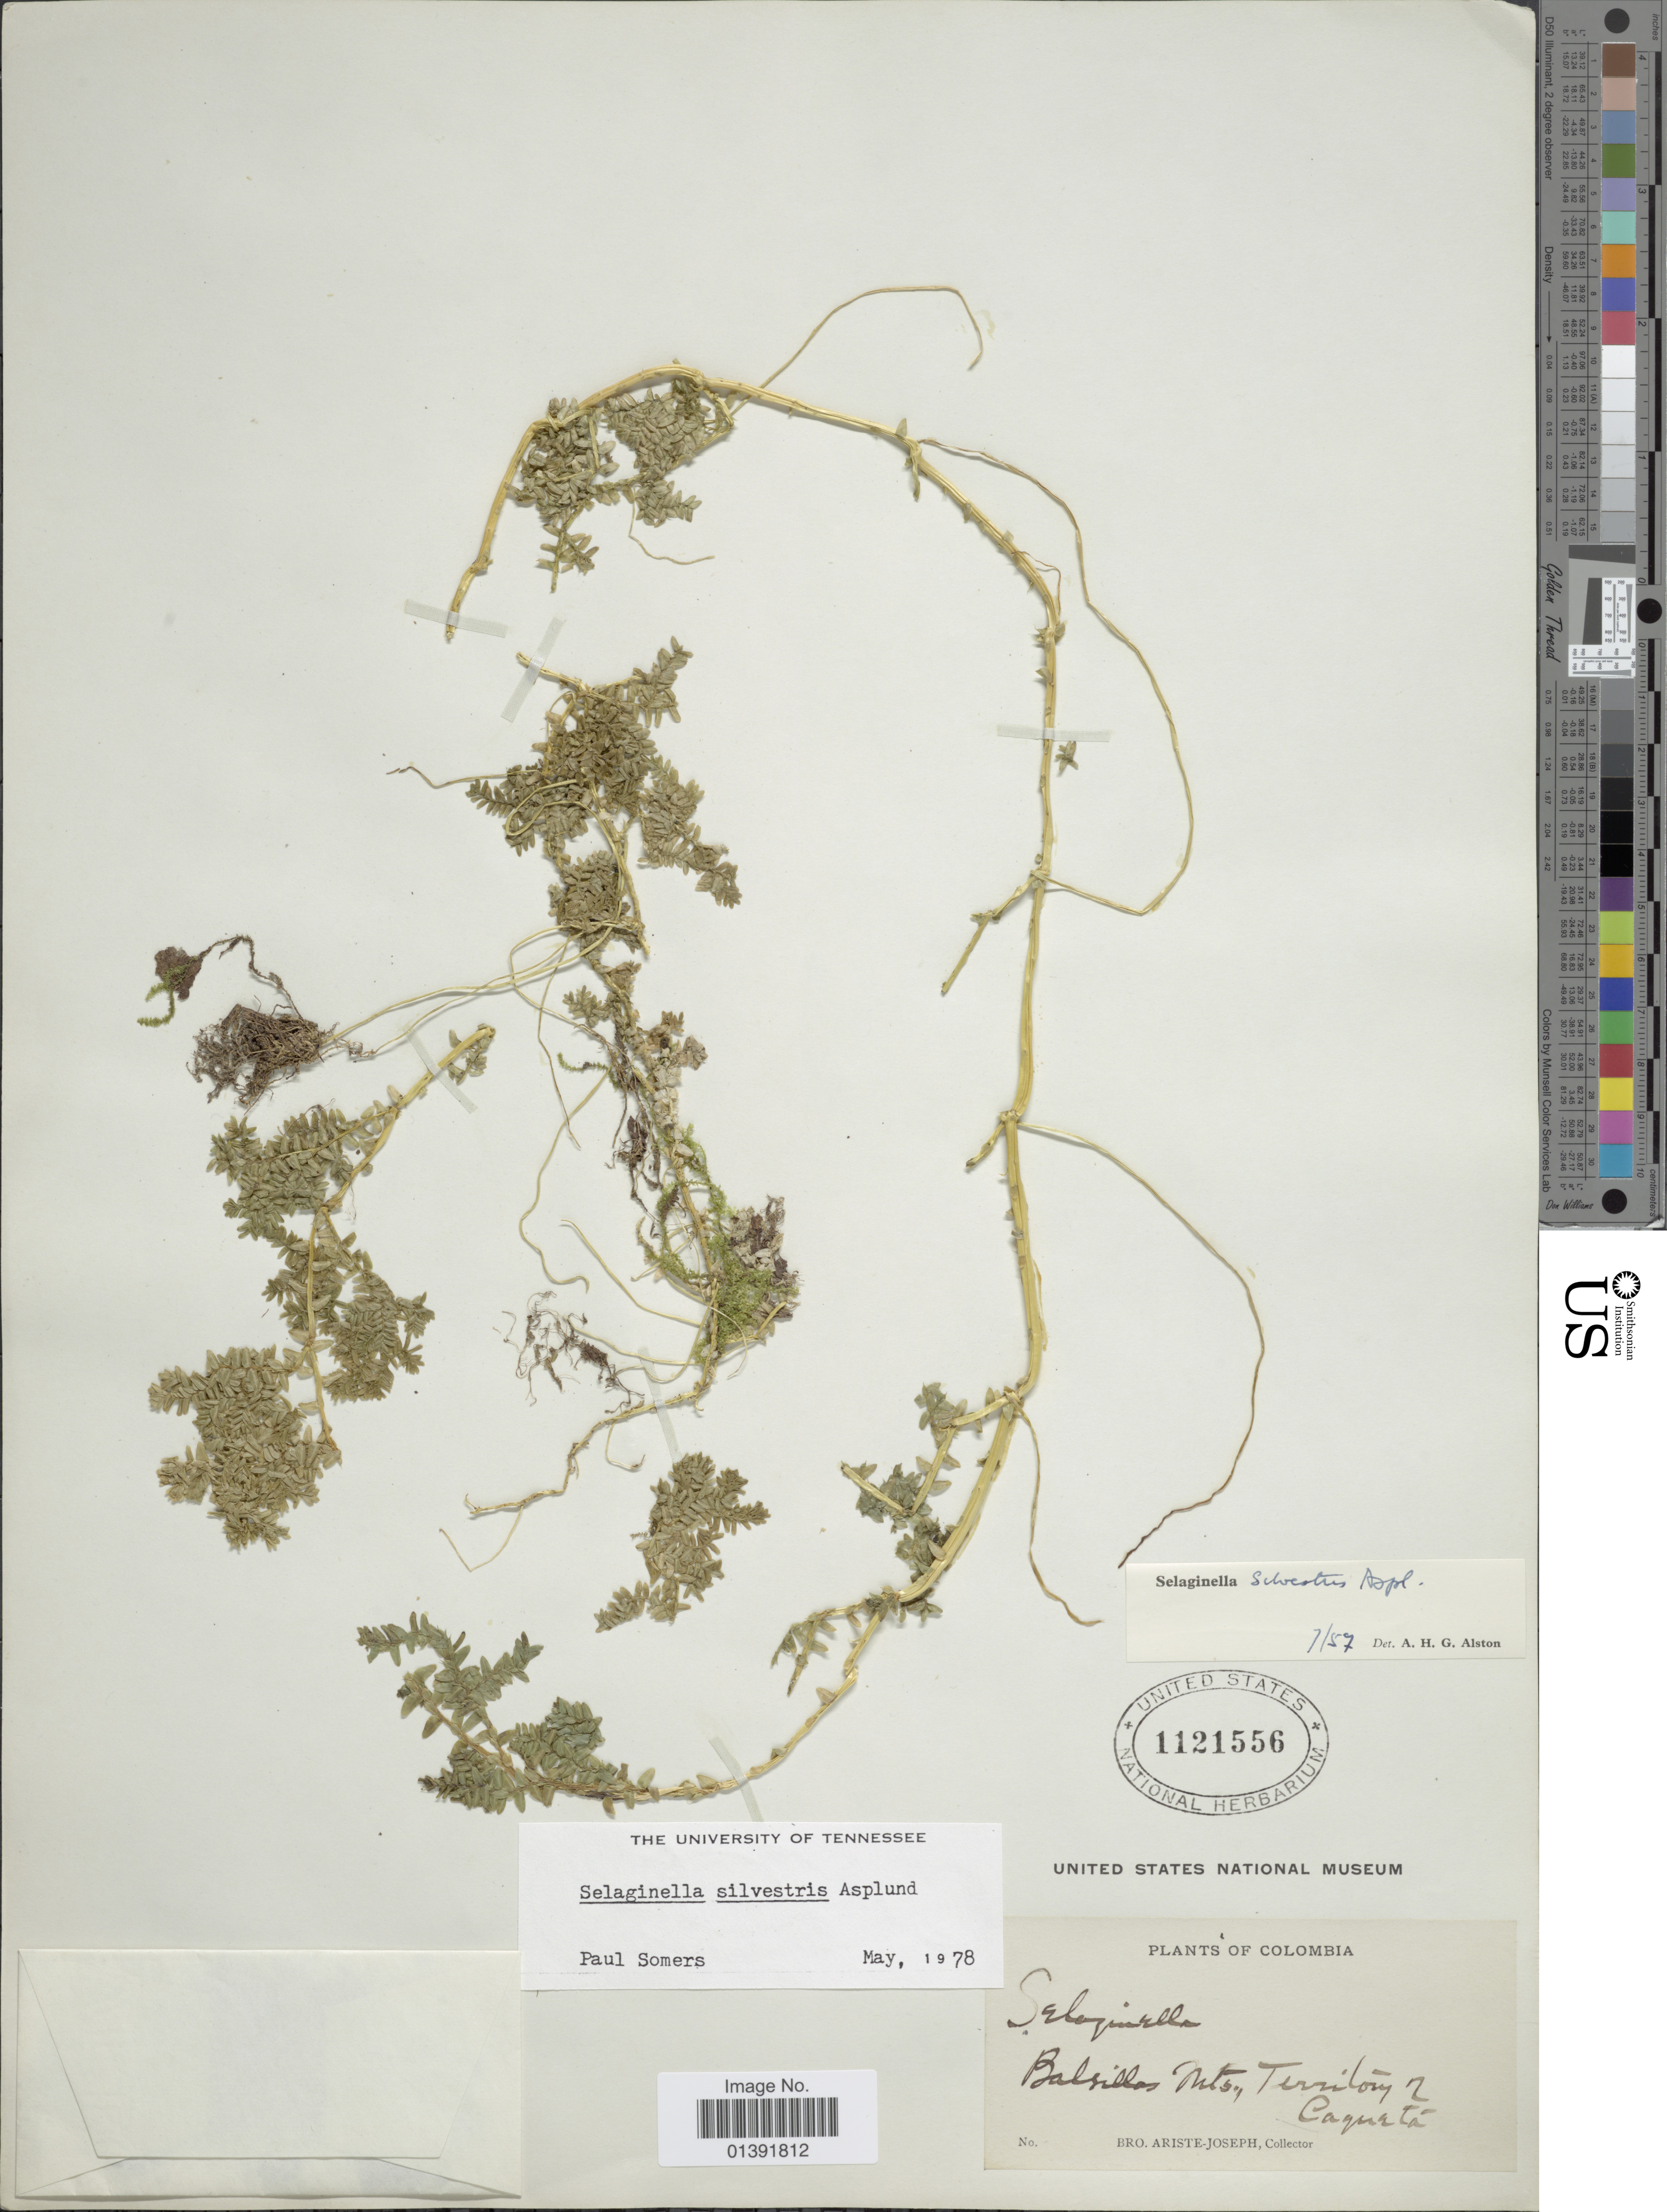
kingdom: Plantae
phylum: Tracheophyta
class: Lycopodiopsida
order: Selaginellales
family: Selaginellaceae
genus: Selaginella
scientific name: Selaginella silvestris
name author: Aspl.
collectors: Bro. Ariste-Joseph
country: Colombia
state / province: Caquetá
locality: Balsillas Mts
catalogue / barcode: US 1121556